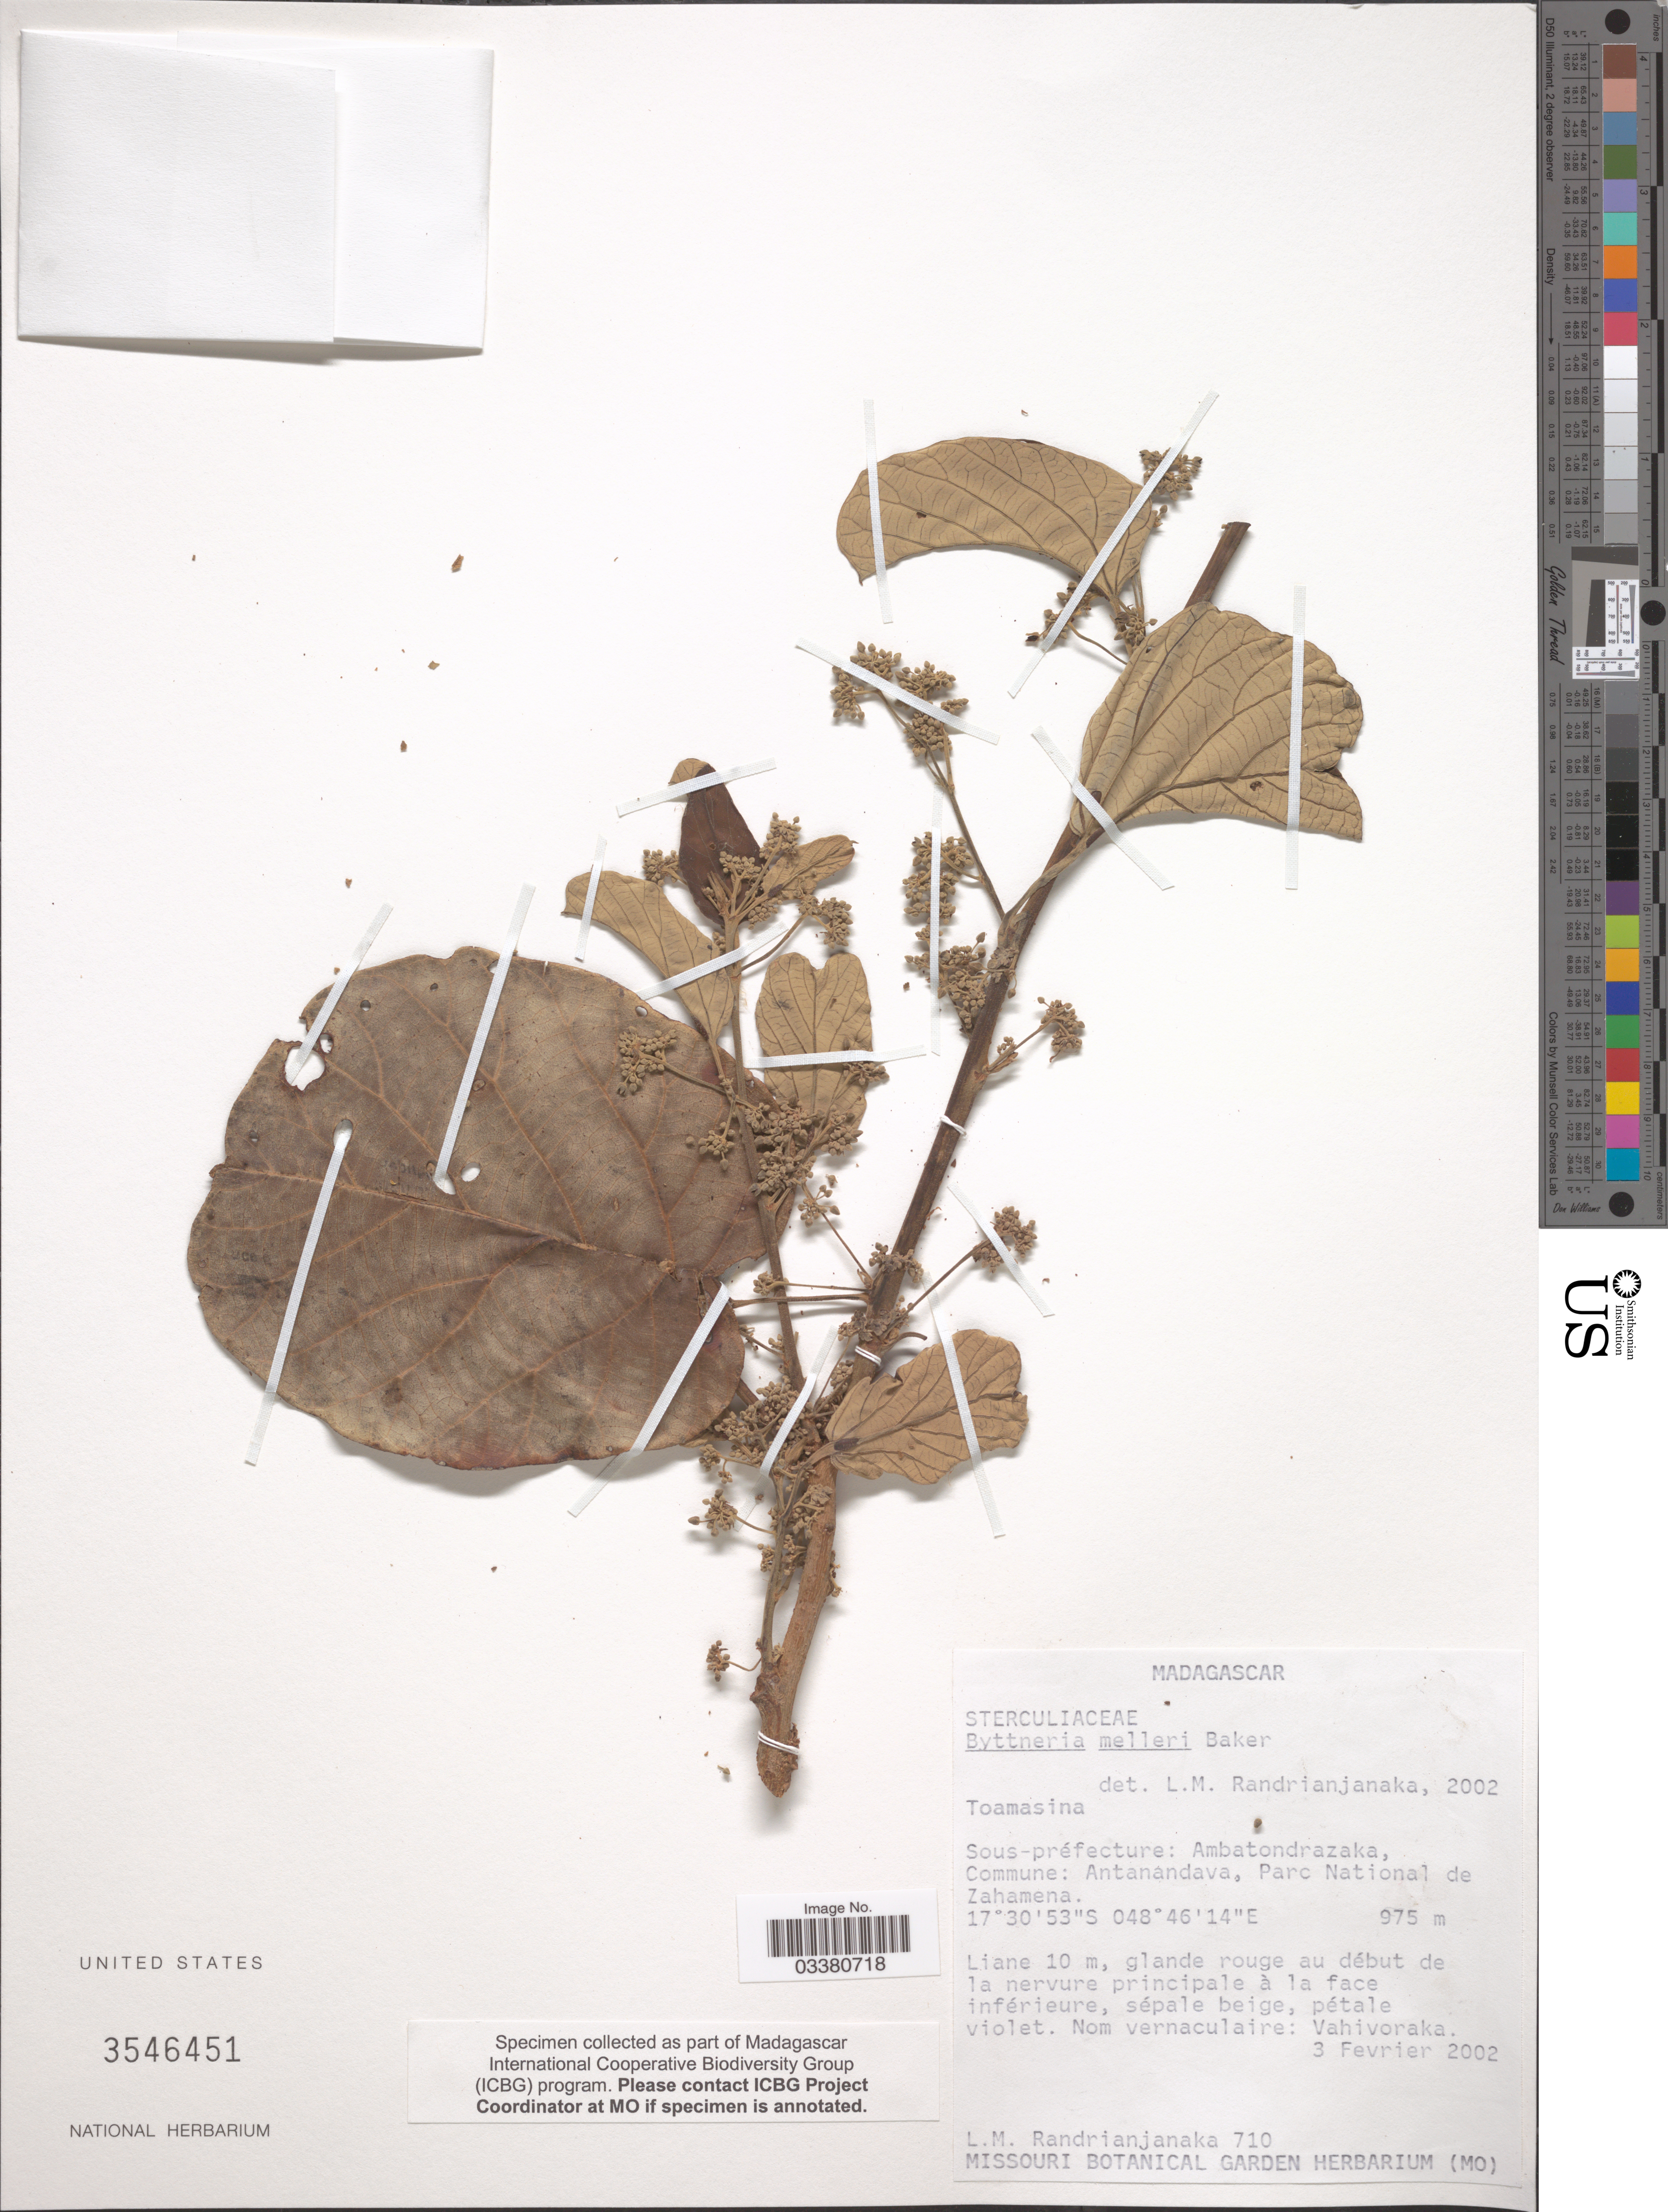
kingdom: Plantae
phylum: Tracheophyta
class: Magnoliopsida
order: Malvales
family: Malvaceae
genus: Byttneria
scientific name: Byttneria melleri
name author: Baker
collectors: L. Randrianjanaka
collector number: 710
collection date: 2002-02-03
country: Madagascar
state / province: Alaotra Mangoro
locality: Sous-préfecture: Ambatondrazaka, Commune: Antanandava. Parc National de Zahamena.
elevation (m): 975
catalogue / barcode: US 3546451